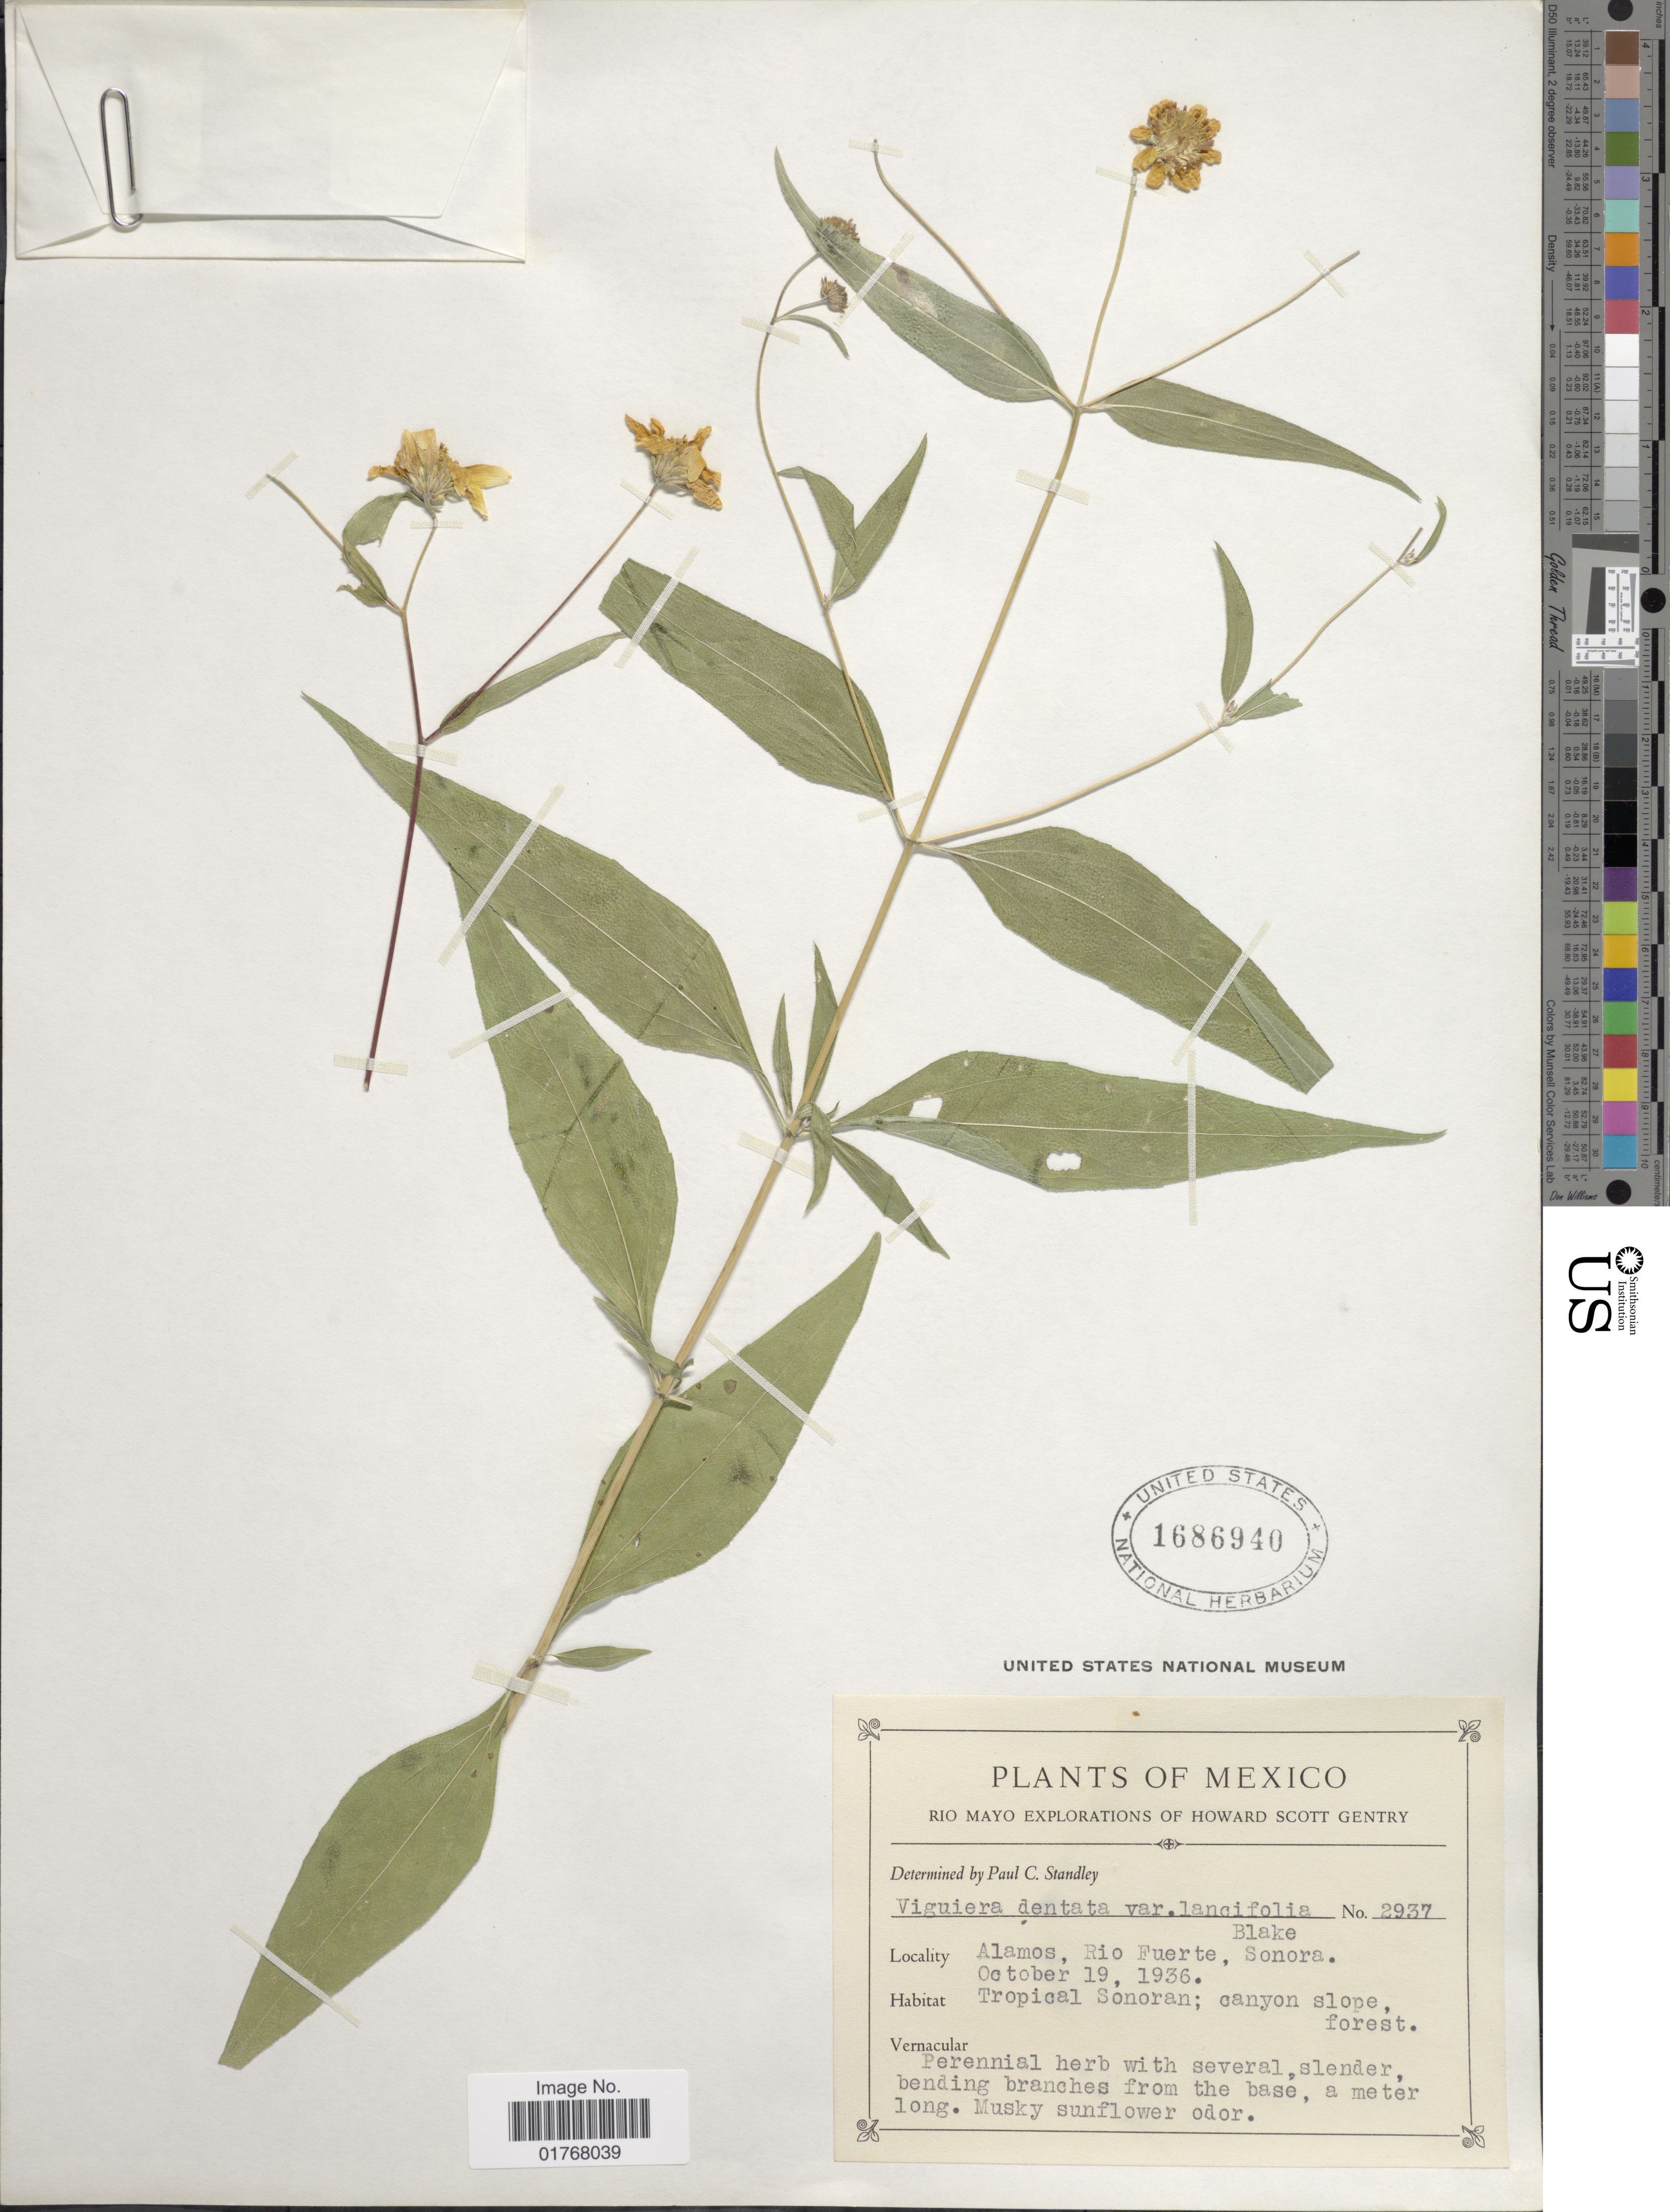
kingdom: Plantae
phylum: Tracheophyta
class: Magnoliopsida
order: Asterales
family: Asteraceae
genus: Viguiera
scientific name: Viguiera dentata var. lancifolia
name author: S.F. Blake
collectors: H. S. Gentry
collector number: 2937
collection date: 1936-10-19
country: Mexico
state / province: Sonora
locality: Rio Mayo, Alamos, Rio Fuerte, Tropical Sonoran, canyon slope forest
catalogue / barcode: US 1686940